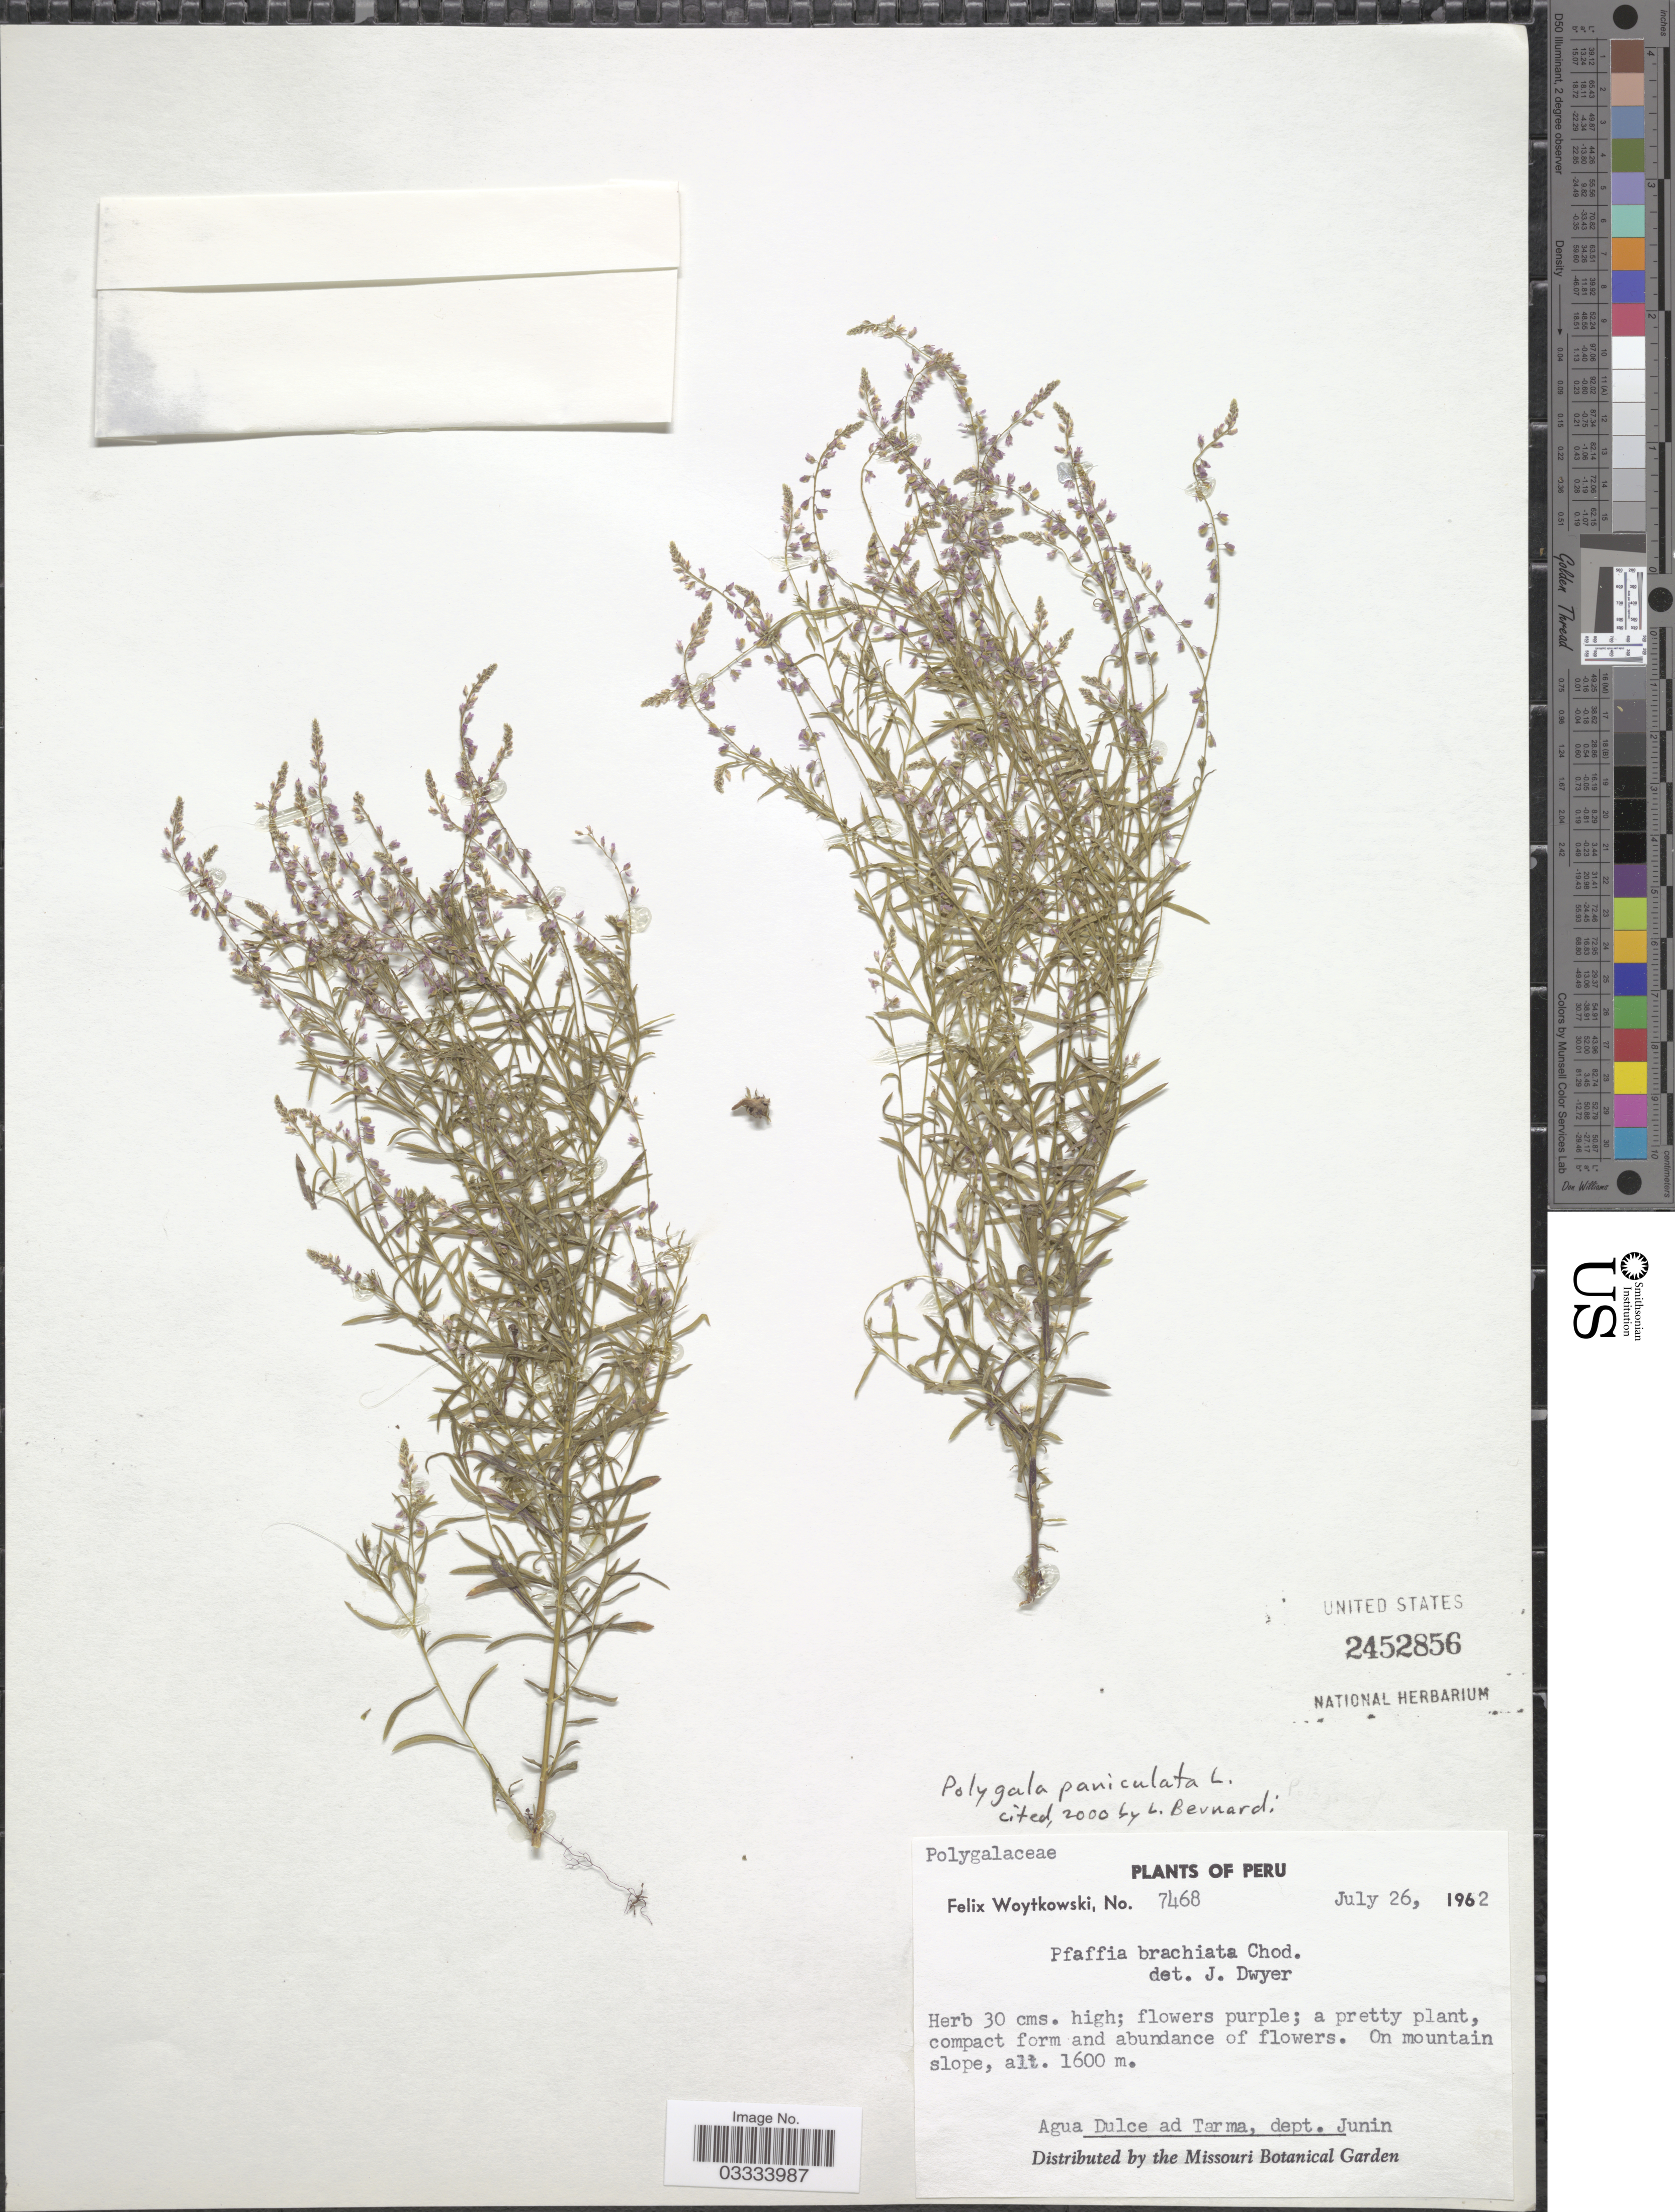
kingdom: Plantae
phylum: Tracheophyta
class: Magnoliopsida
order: Fabales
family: Polygalaceae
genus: Polygala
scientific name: Polygala paniculata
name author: L.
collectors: F. Woytkowski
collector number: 7468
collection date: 1962-07-26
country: Peru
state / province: Junín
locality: Agua Dulce ad Tarma, dept. Junin.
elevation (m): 1600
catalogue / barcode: US 2452856